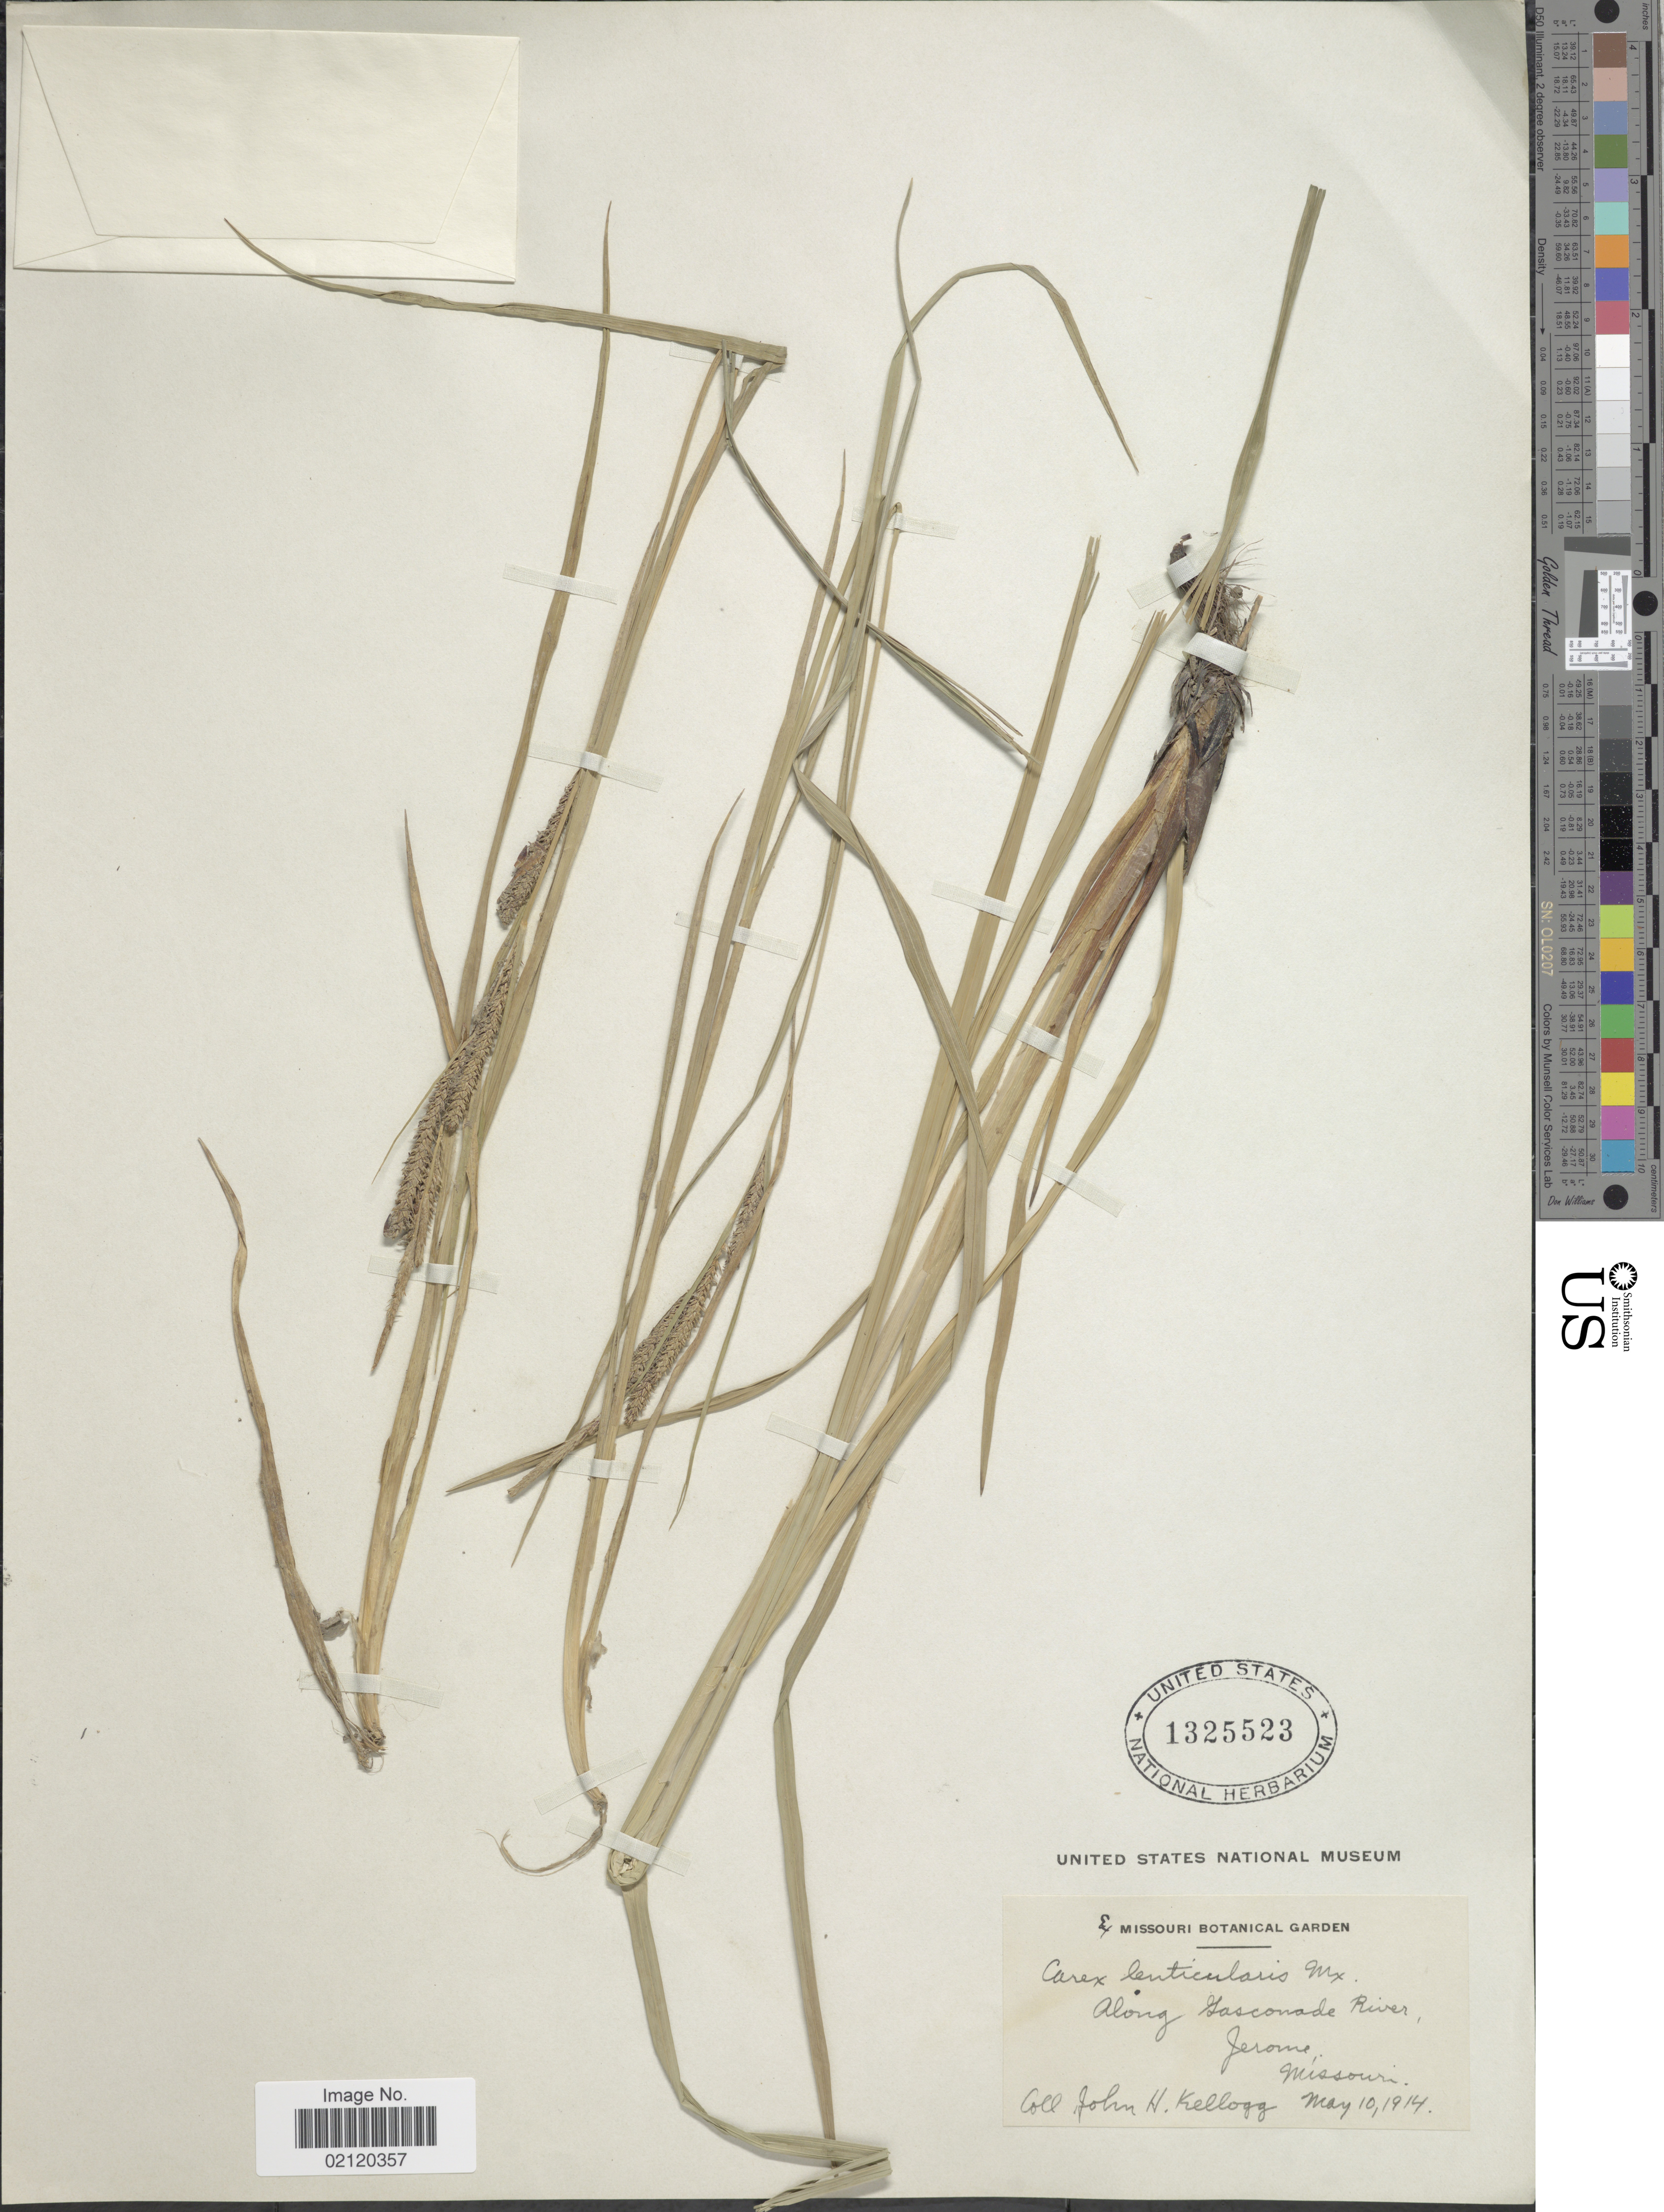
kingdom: Plantae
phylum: Tracheophyta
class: Liliopsida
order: Poales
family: Cyperaceae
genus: Carex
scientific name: Carex lenticularis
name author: Michx.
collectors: J. H. Kellogg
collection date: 1914-05-10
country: United States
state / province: Missouri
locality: Along Gasconade River, Jerome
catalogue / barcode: US 1325523